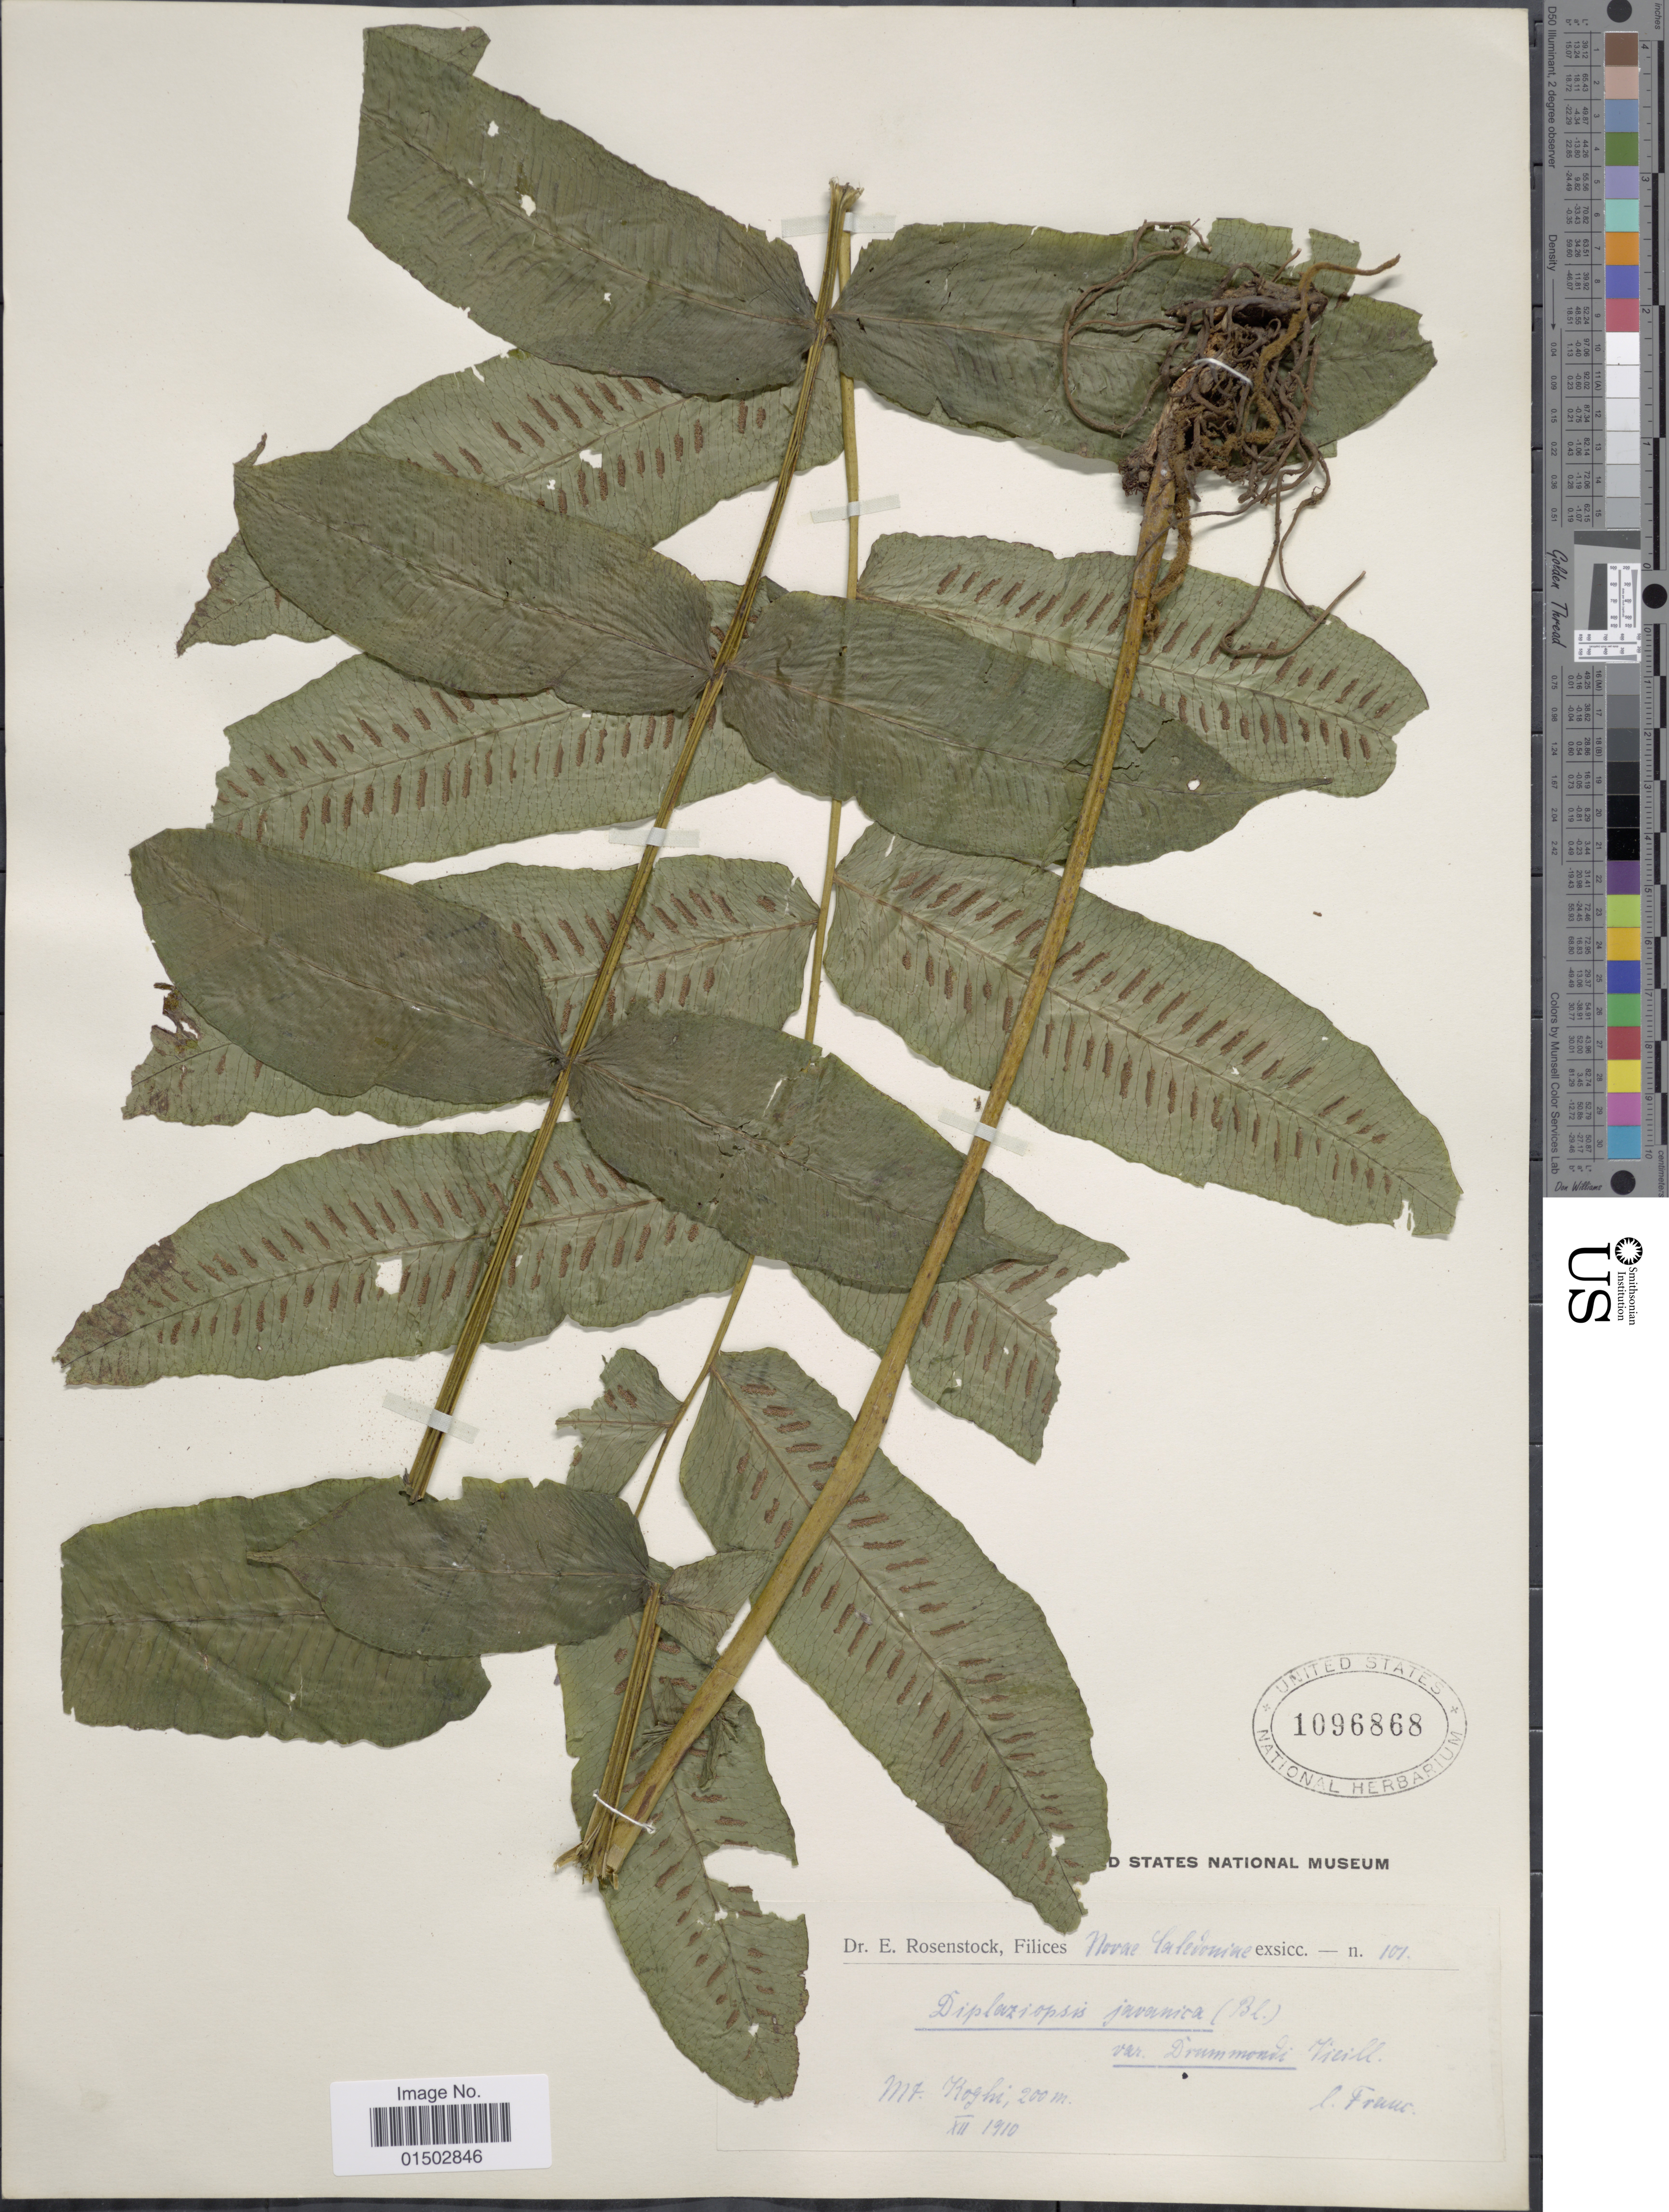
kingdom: Plantae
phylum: Tracheophyta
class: Polypodiopsida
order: Polypodiales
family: Diplaziopsidaceae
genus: Diplaziopsis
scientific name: Diplaziopsis javanica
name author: (Blume) C. Chr.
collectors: E. Rosenstock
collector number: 101*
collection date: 1910-07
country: New Caledonia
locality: Mt. Koghi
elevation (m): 200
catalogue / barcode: US 1096868